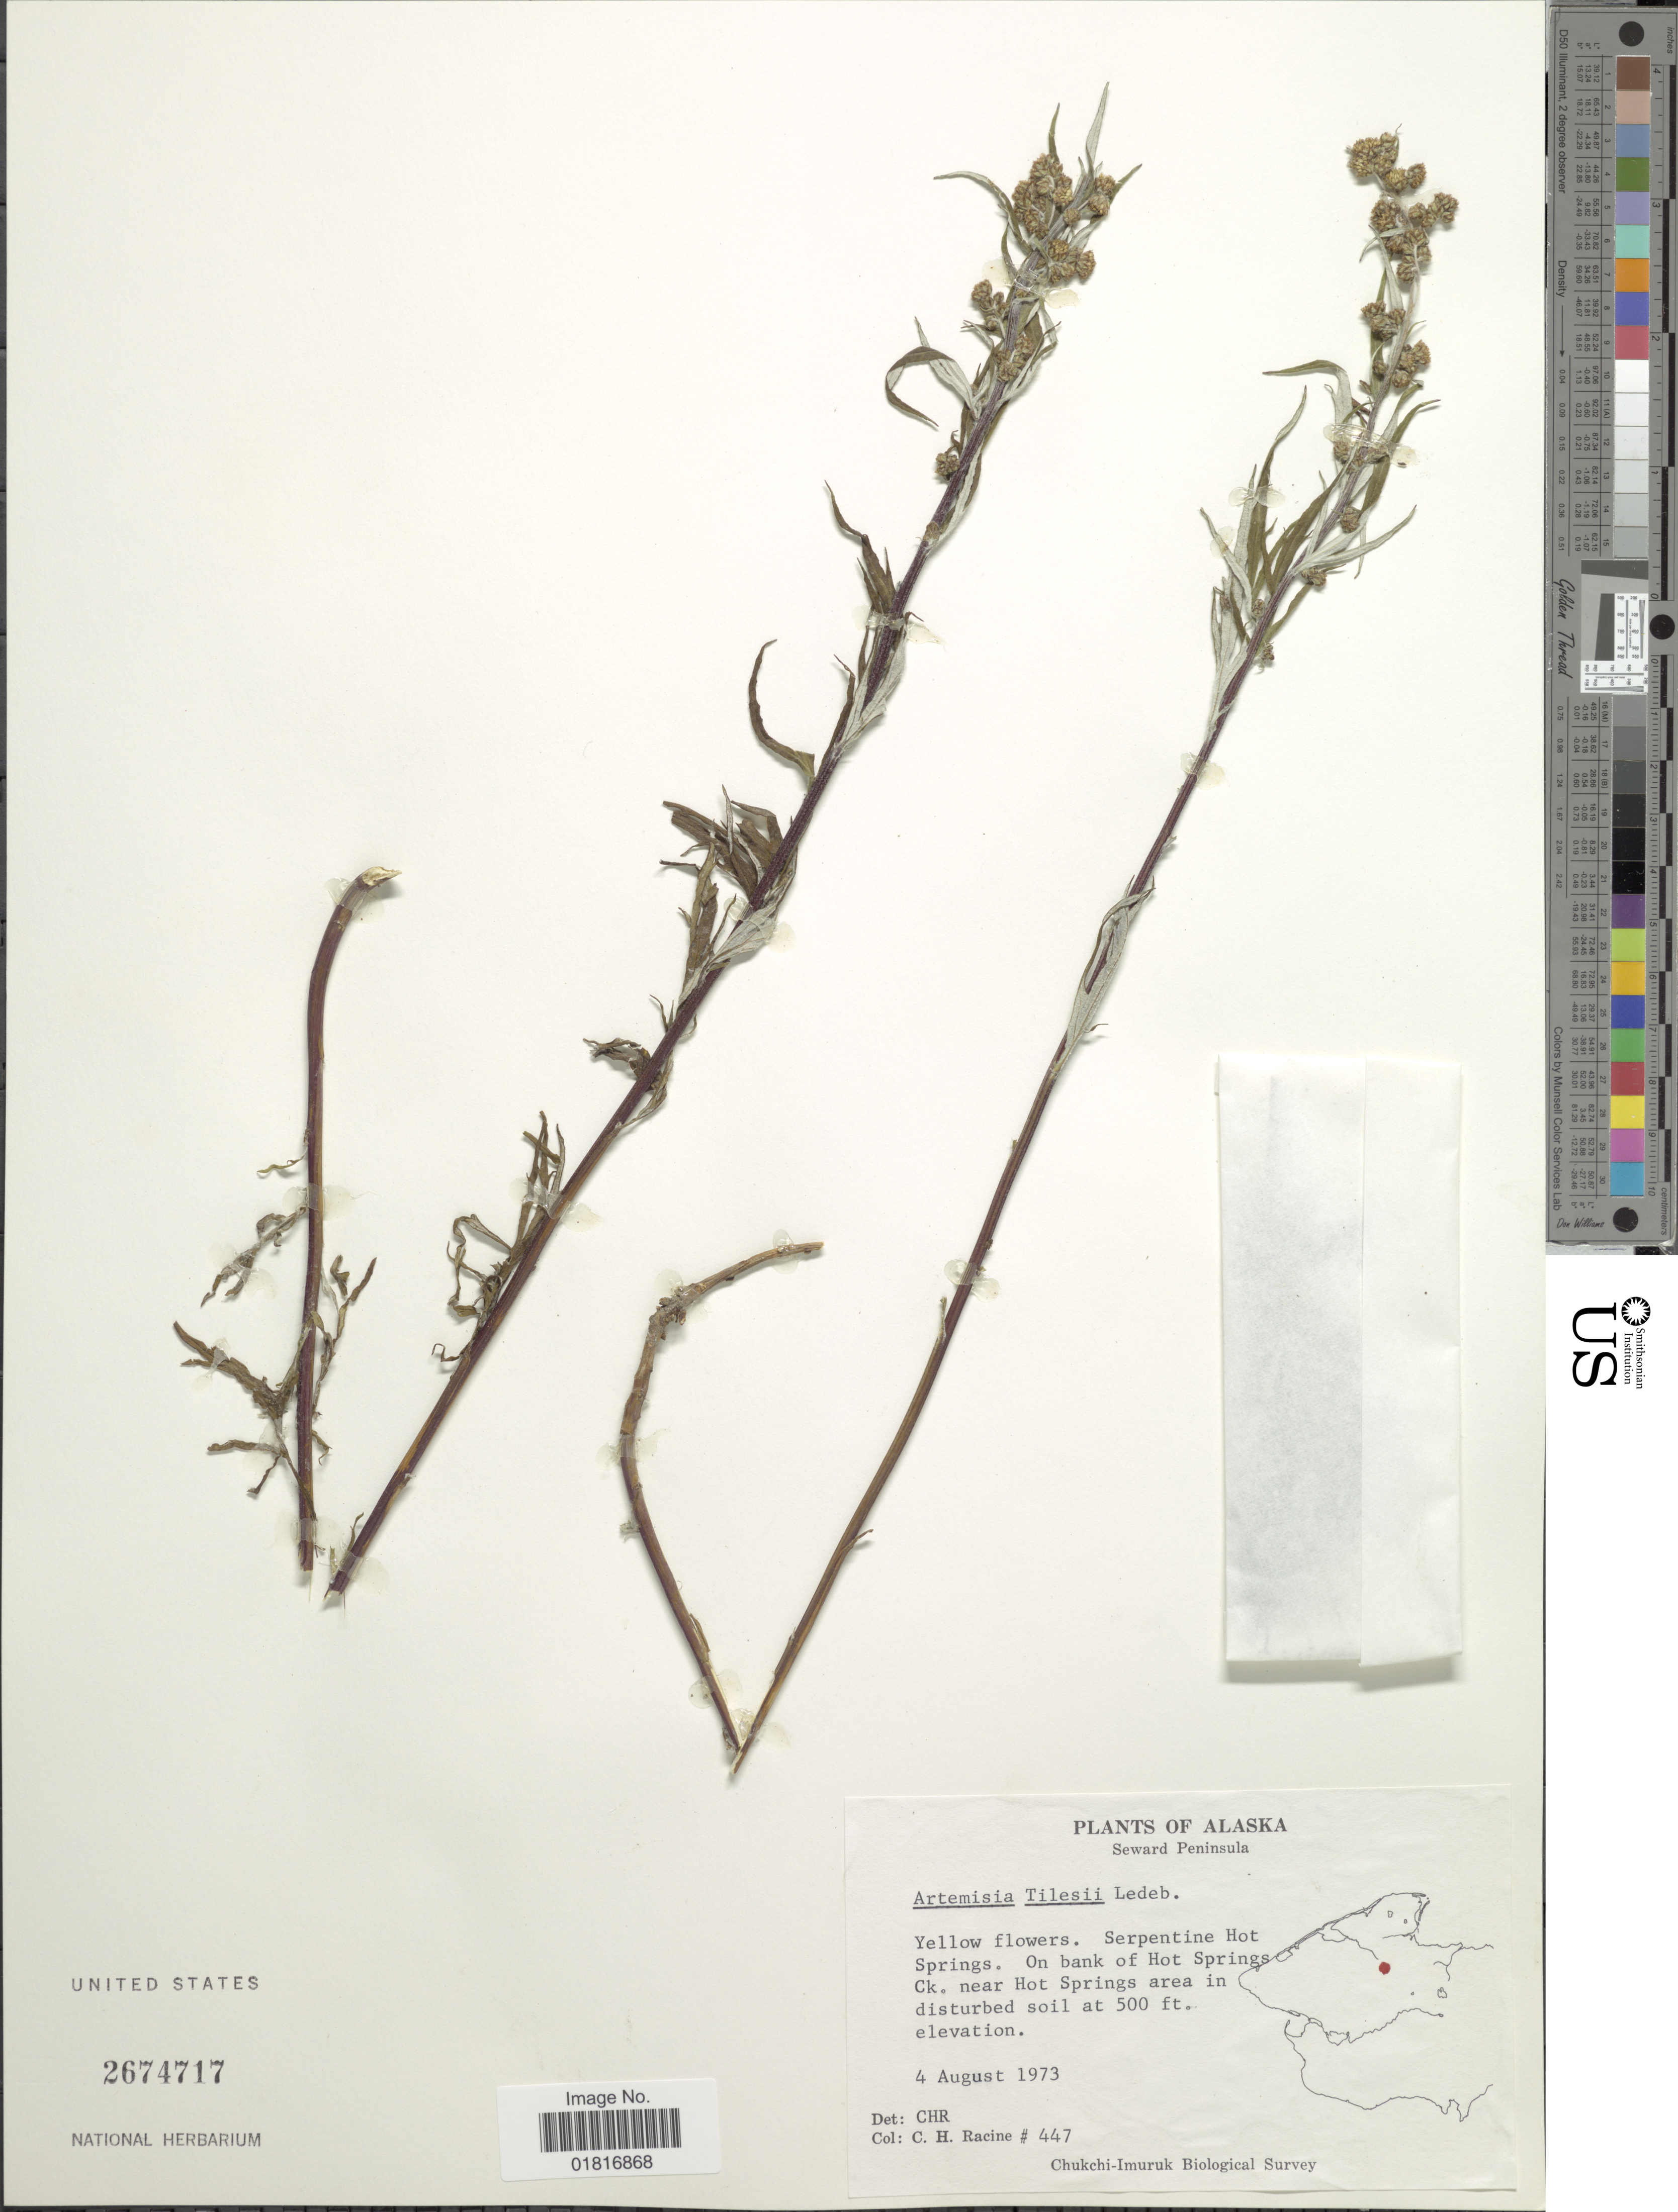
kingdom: Plantae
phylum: Tracheophyta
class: Magnoliopsida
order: Asterales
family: Asteraceae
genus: Artemisia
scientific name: Artemisia tilesii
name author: Ledeb.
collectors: C. Racine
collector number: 447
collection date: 1973-08-04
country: United States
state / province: Alaska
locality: Seward Peninsula, Yellow flowers. Serpentine Hot Springs. On bank of Hot Springs Ck. near Hot Springs area in disturbed soil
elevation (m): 152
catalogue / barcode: US 2674717